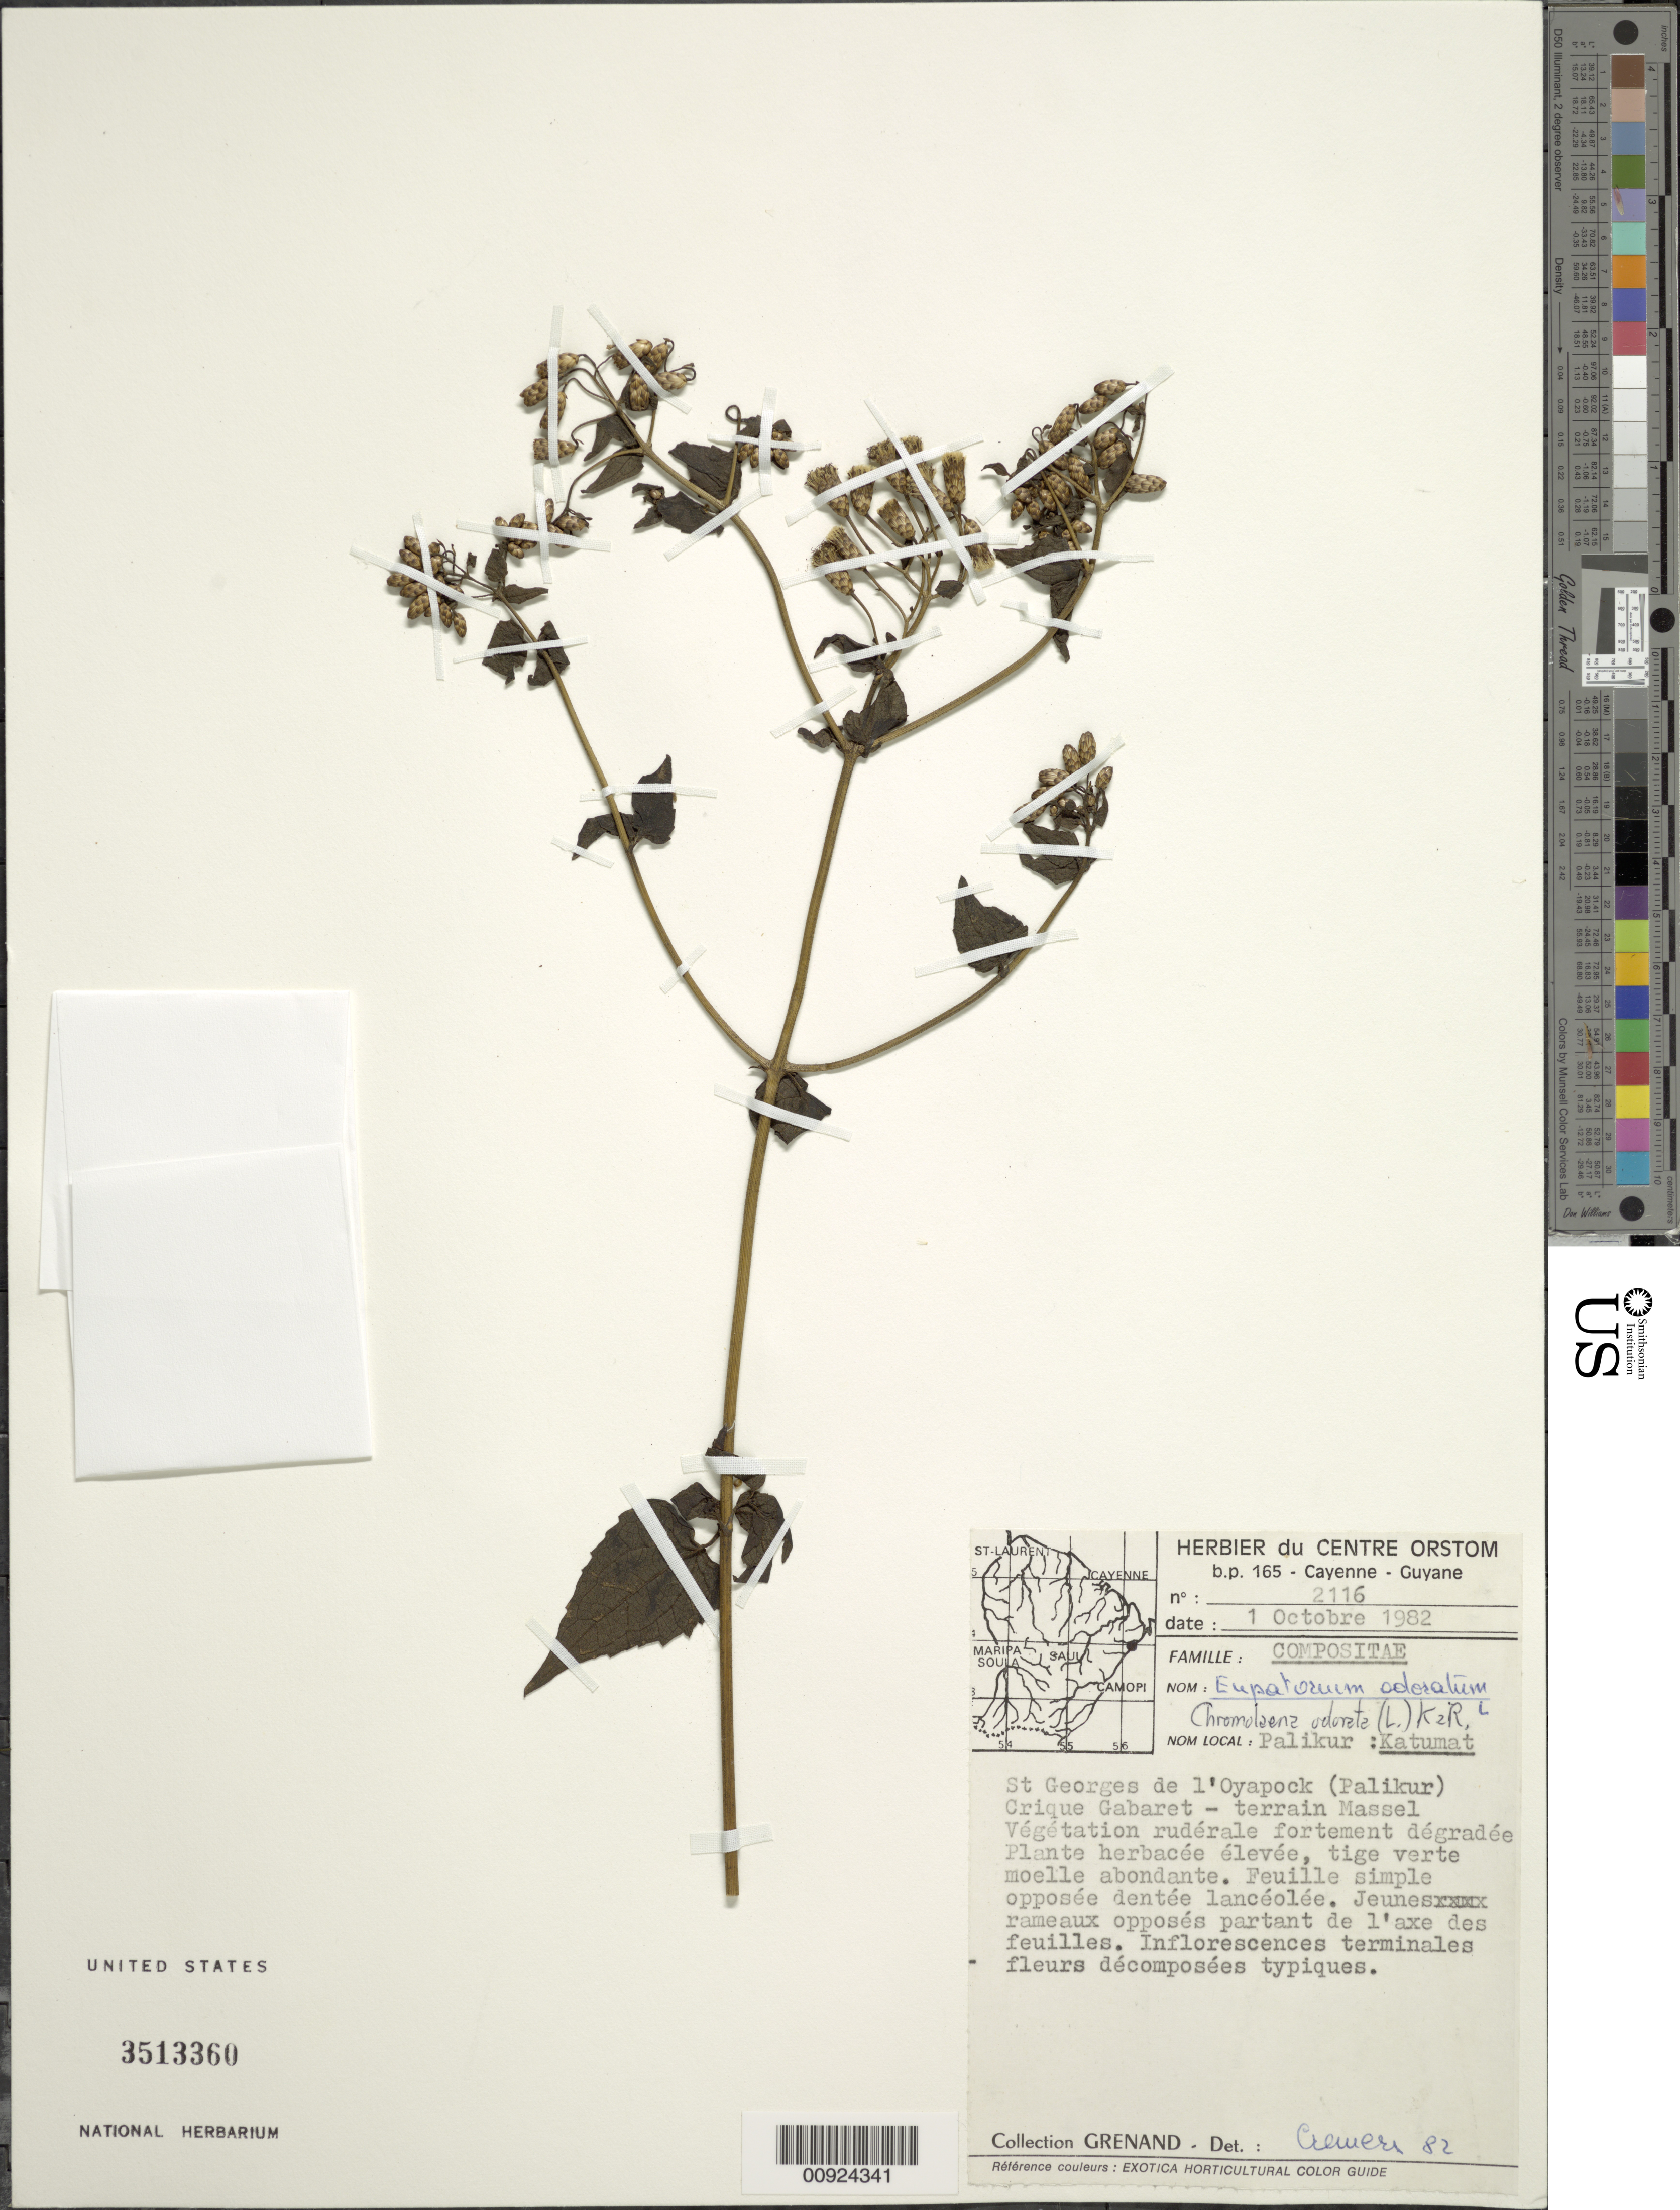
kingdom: Plantae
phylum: Tracheophyta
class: Magnoliopsida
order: Asterales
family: Asteraceae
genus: Eupatorium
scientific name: Eupatorium odoratum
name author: L.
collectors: P. Grenand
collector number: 2116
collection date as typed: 1-Oct-82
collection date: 1982-10-01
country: French Guiana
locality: St. Georges de l'Oyapock (Palikur), Crique Gabaret -- terrain Massel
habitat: Vegetation rudrale fortement degreadee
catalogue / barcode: US 3513360